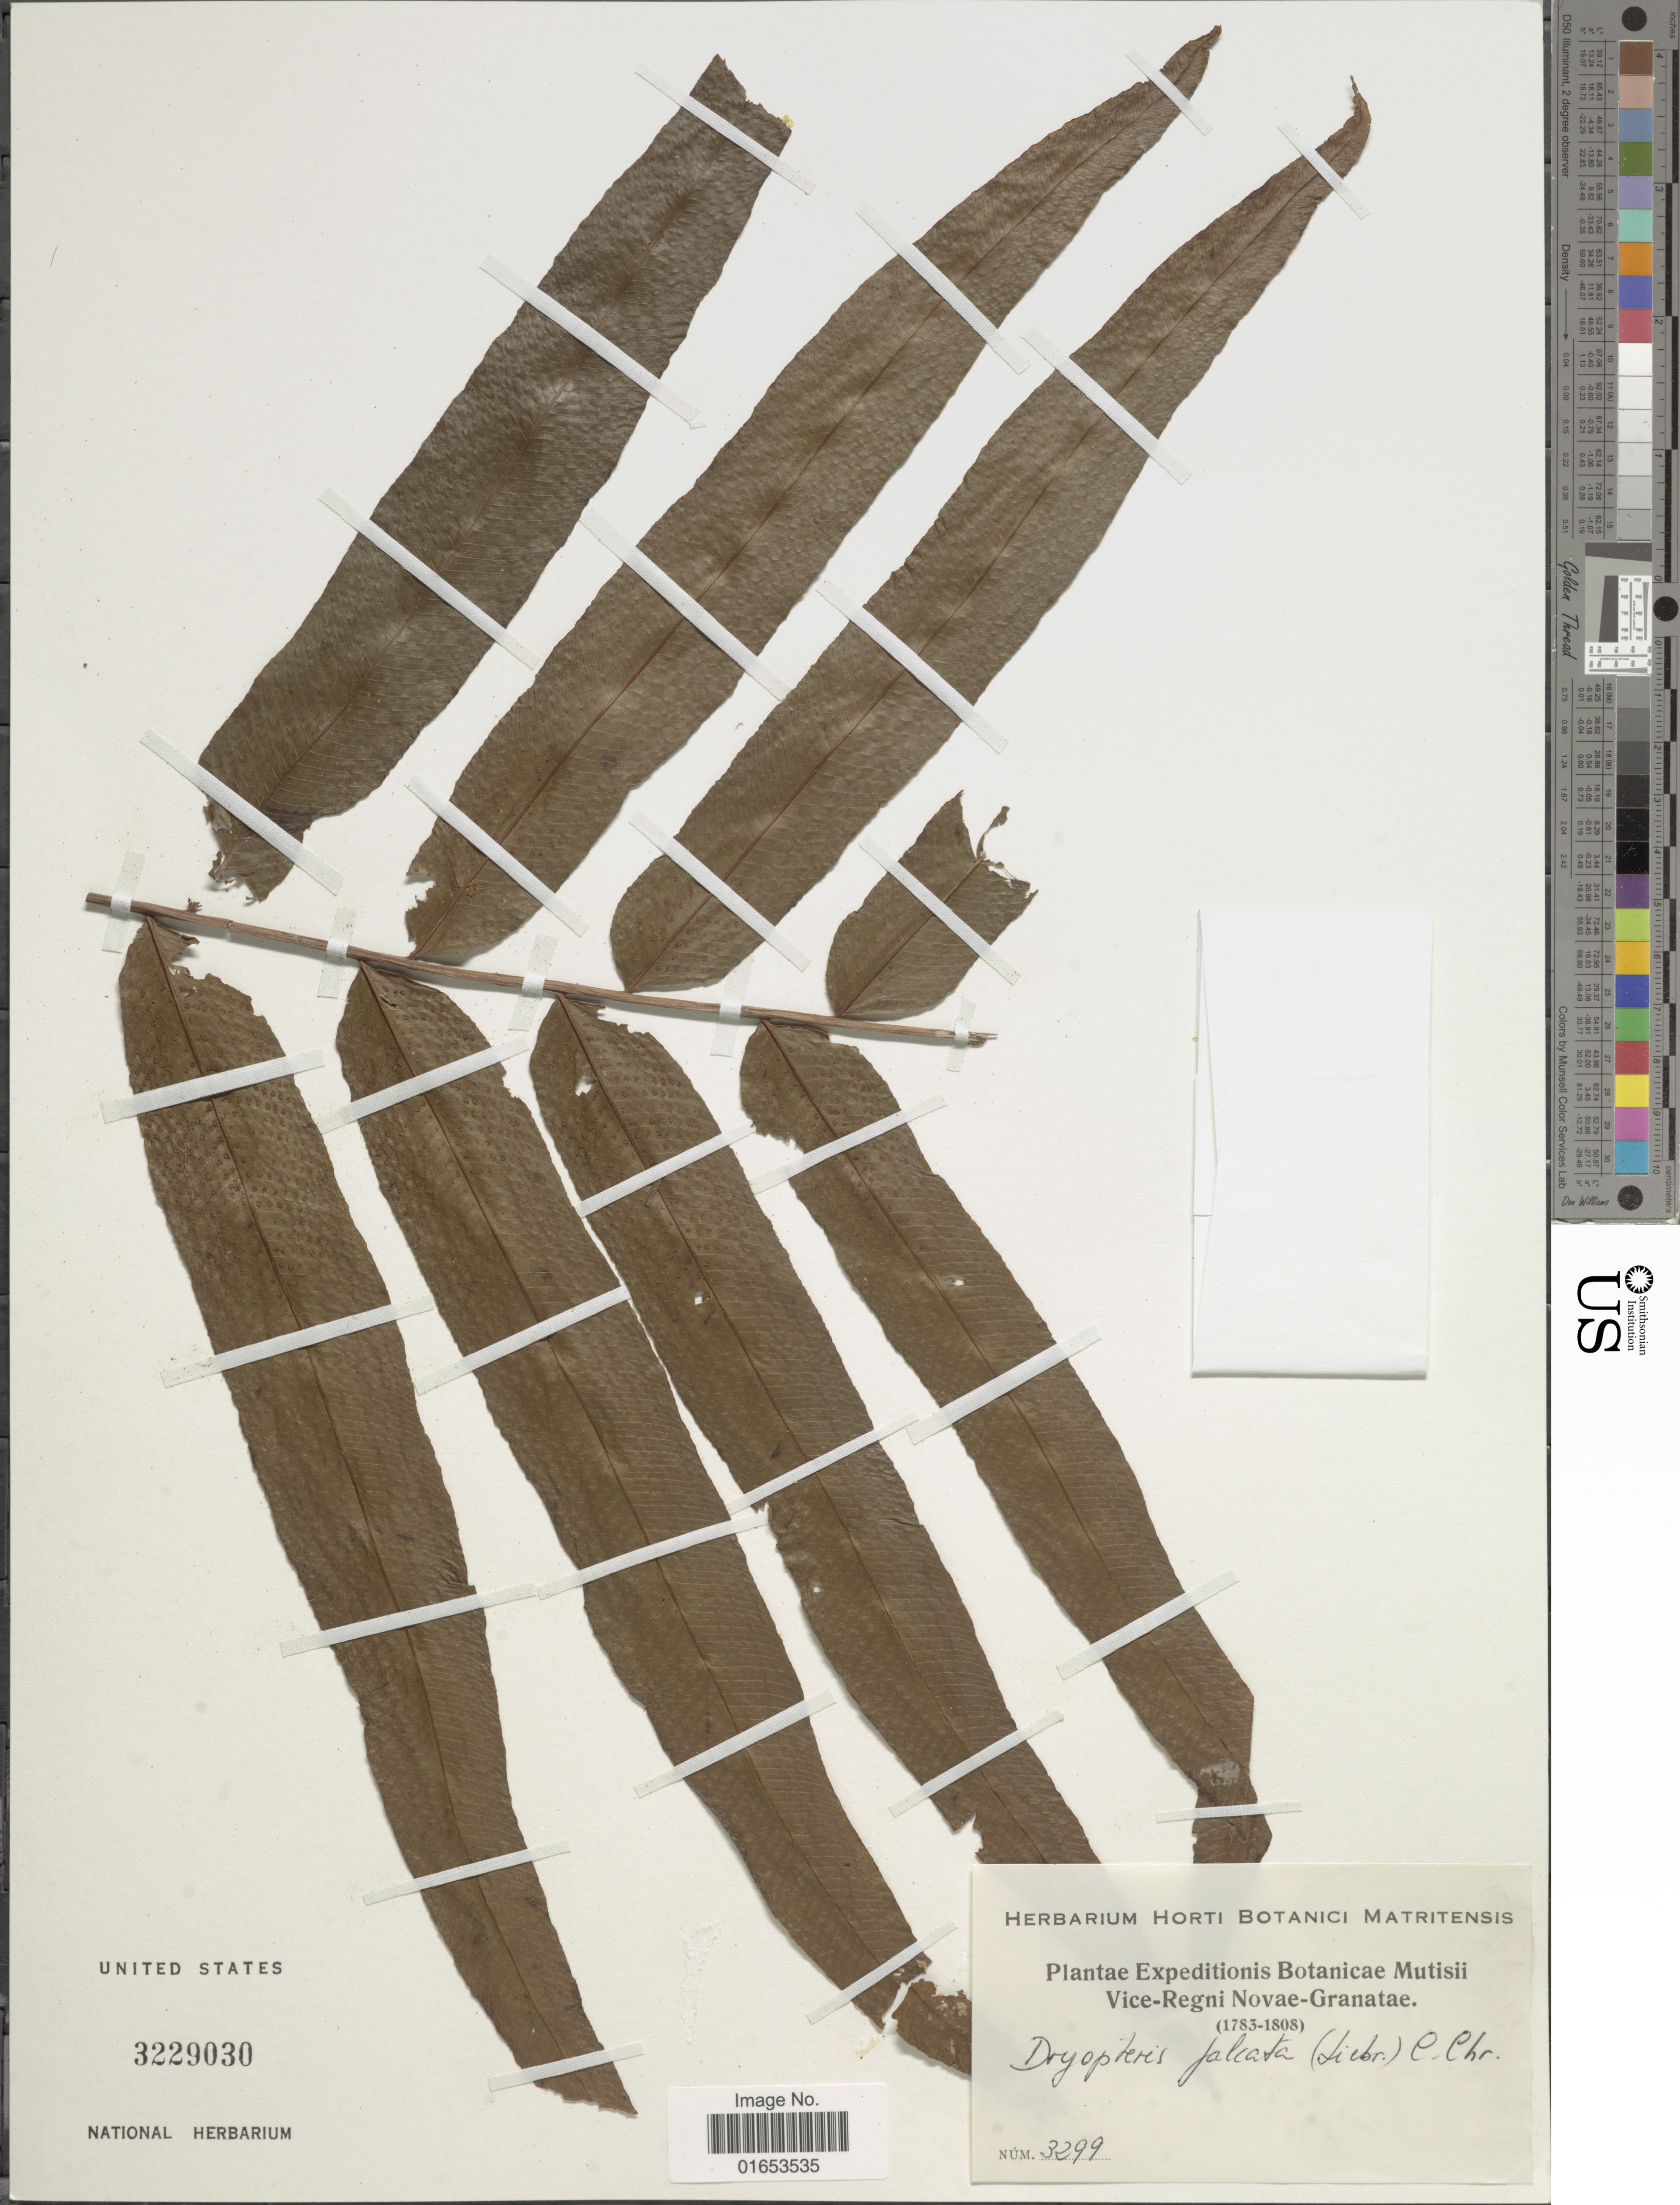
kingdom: Plantae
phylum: Tracheophyta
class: Polypodiopsida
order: Polypodiales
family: Thelypteridaceae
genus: Meniscium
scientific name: Meniscium falcatum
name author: Liebm.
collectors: Herbarium Horti Botanici Matritensis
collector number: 3299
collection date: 1783/1808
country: Colombia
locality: Vice-Regni Novae-Granatae [unsure placement]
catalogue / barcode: US 3229030